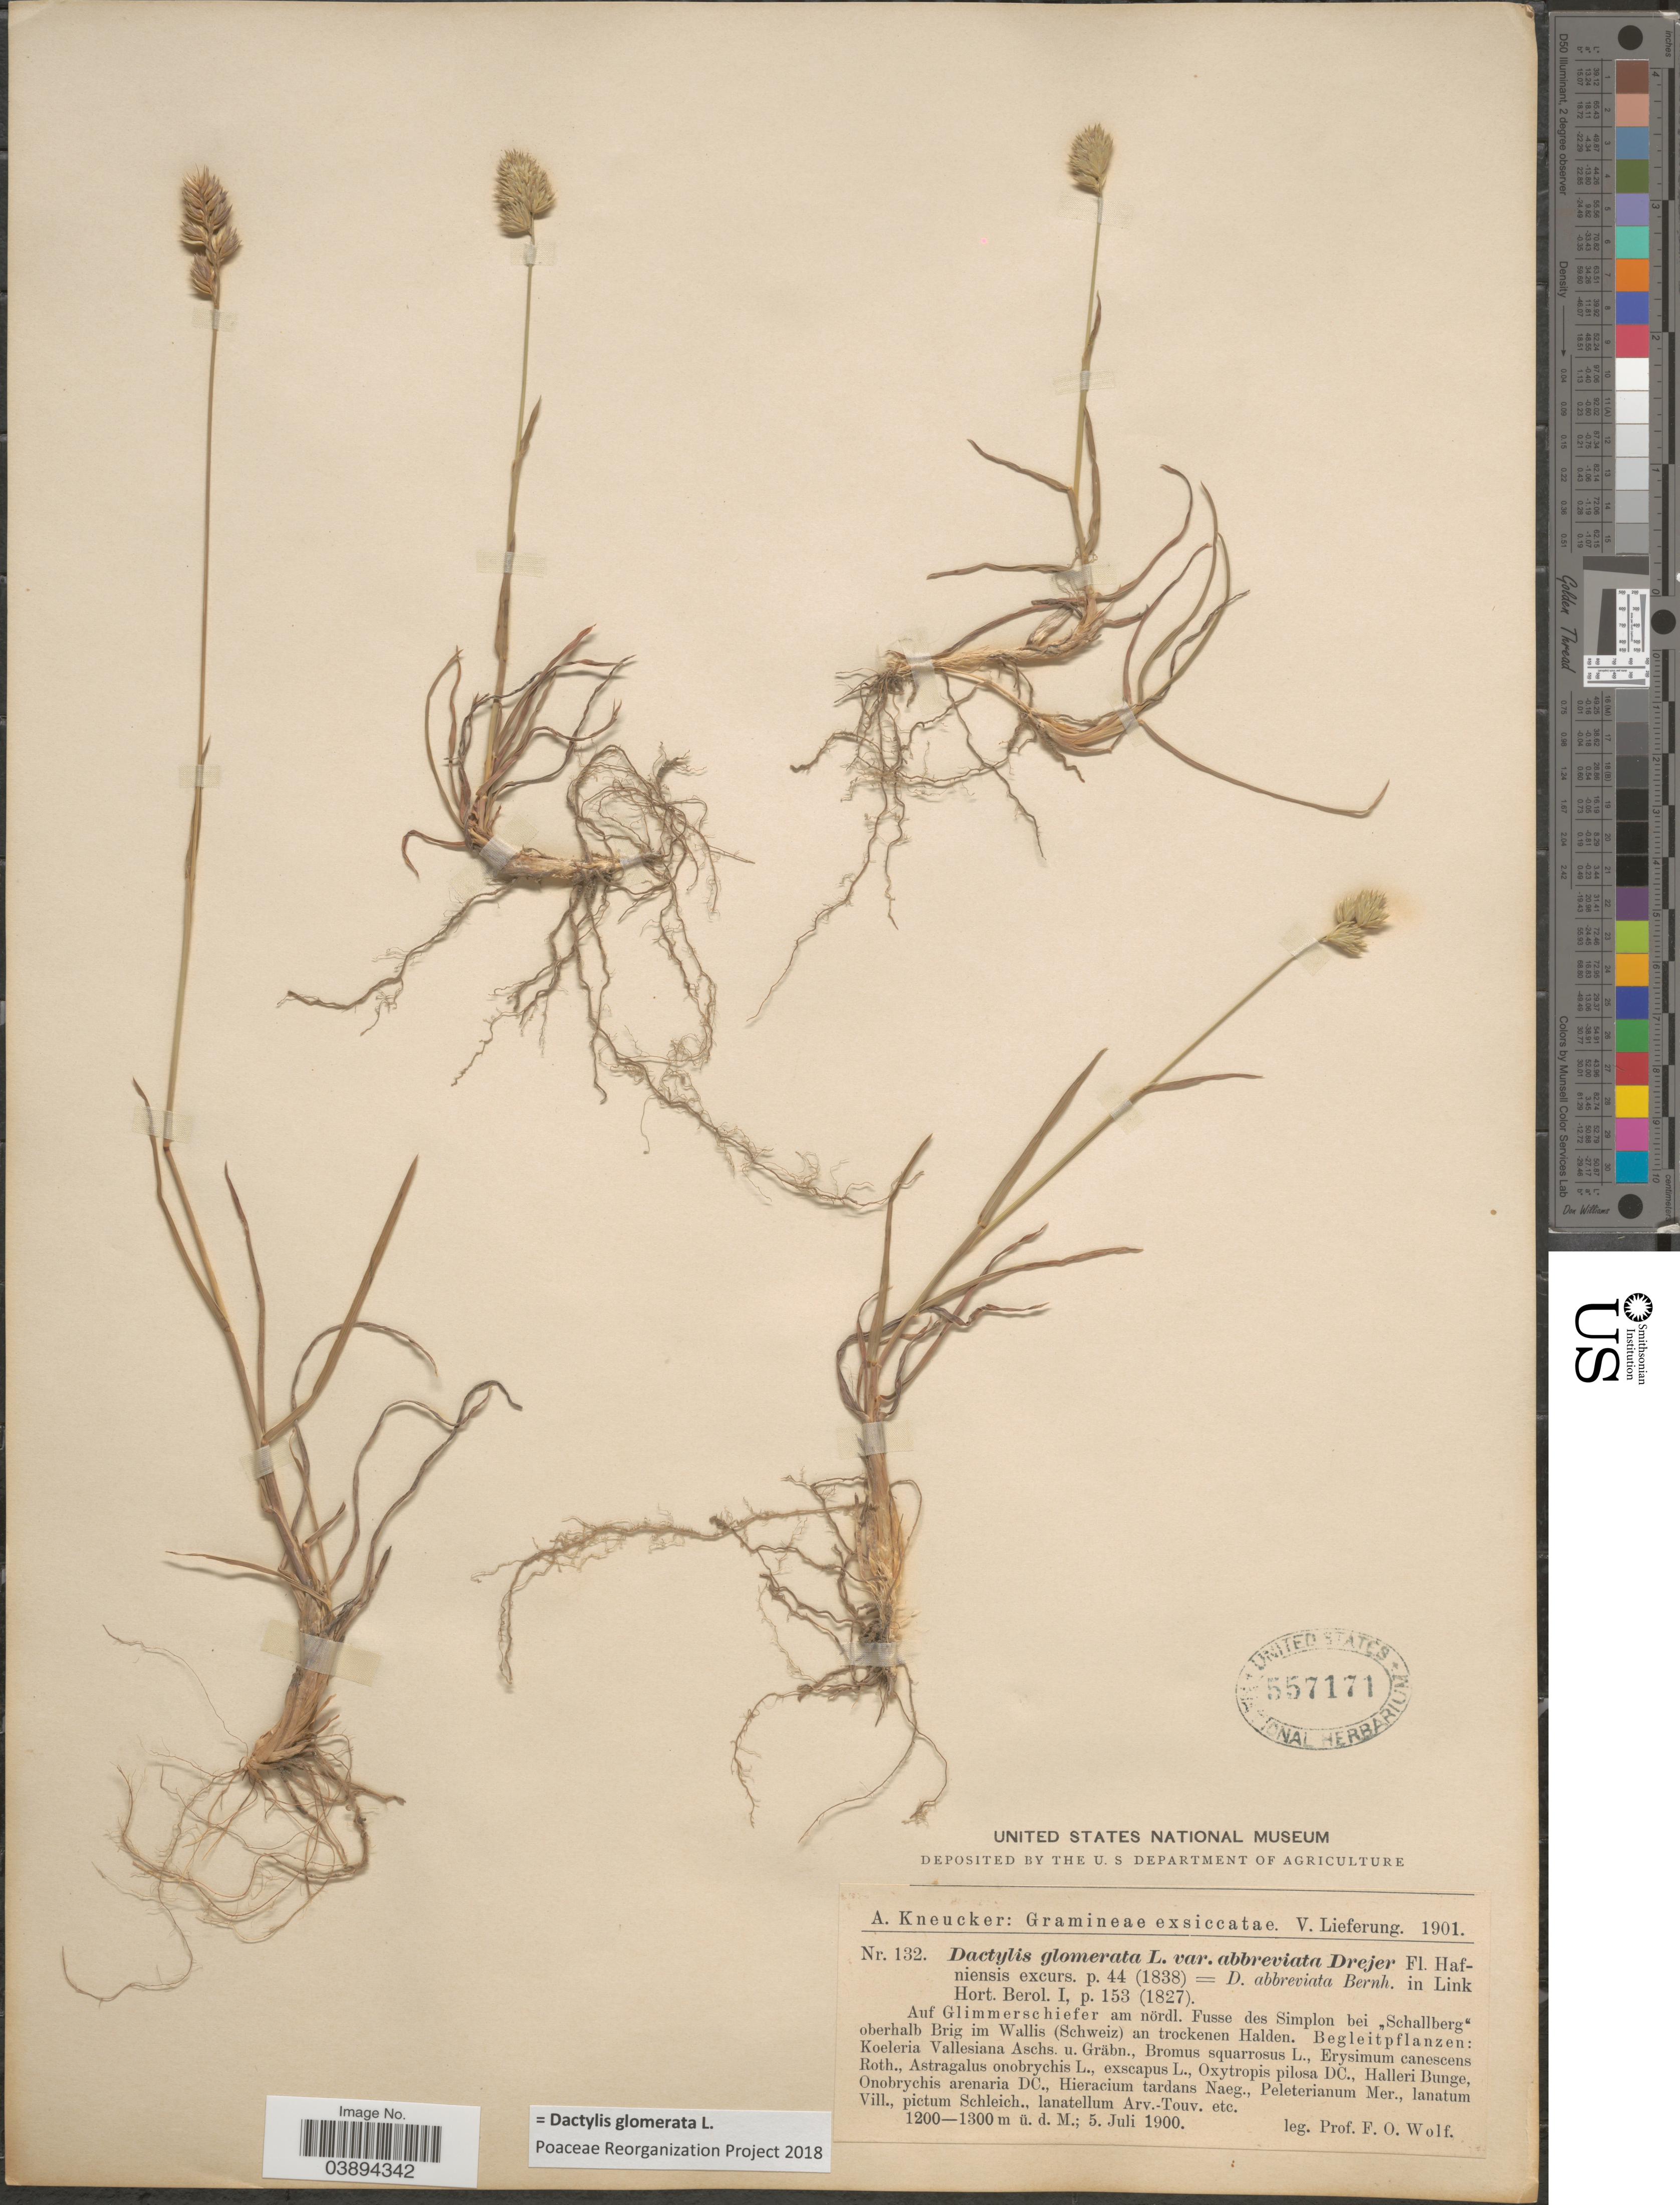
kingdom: Plantae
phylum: Tracheophyta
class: Liliopsida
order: Poales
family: Poaceae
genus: Dactylis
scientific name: Dactylis glomerata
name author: L.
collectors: F. Wolf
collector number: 132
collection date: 1900-07-05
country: Switzerland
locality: Auf Glimmerschiefer am nördl. Fusse des Simplon bei "Schallberg" oberhalb Brig im Wallis (Schweiz) an trockenen Halden.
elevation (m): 1200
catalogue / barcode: US 557171